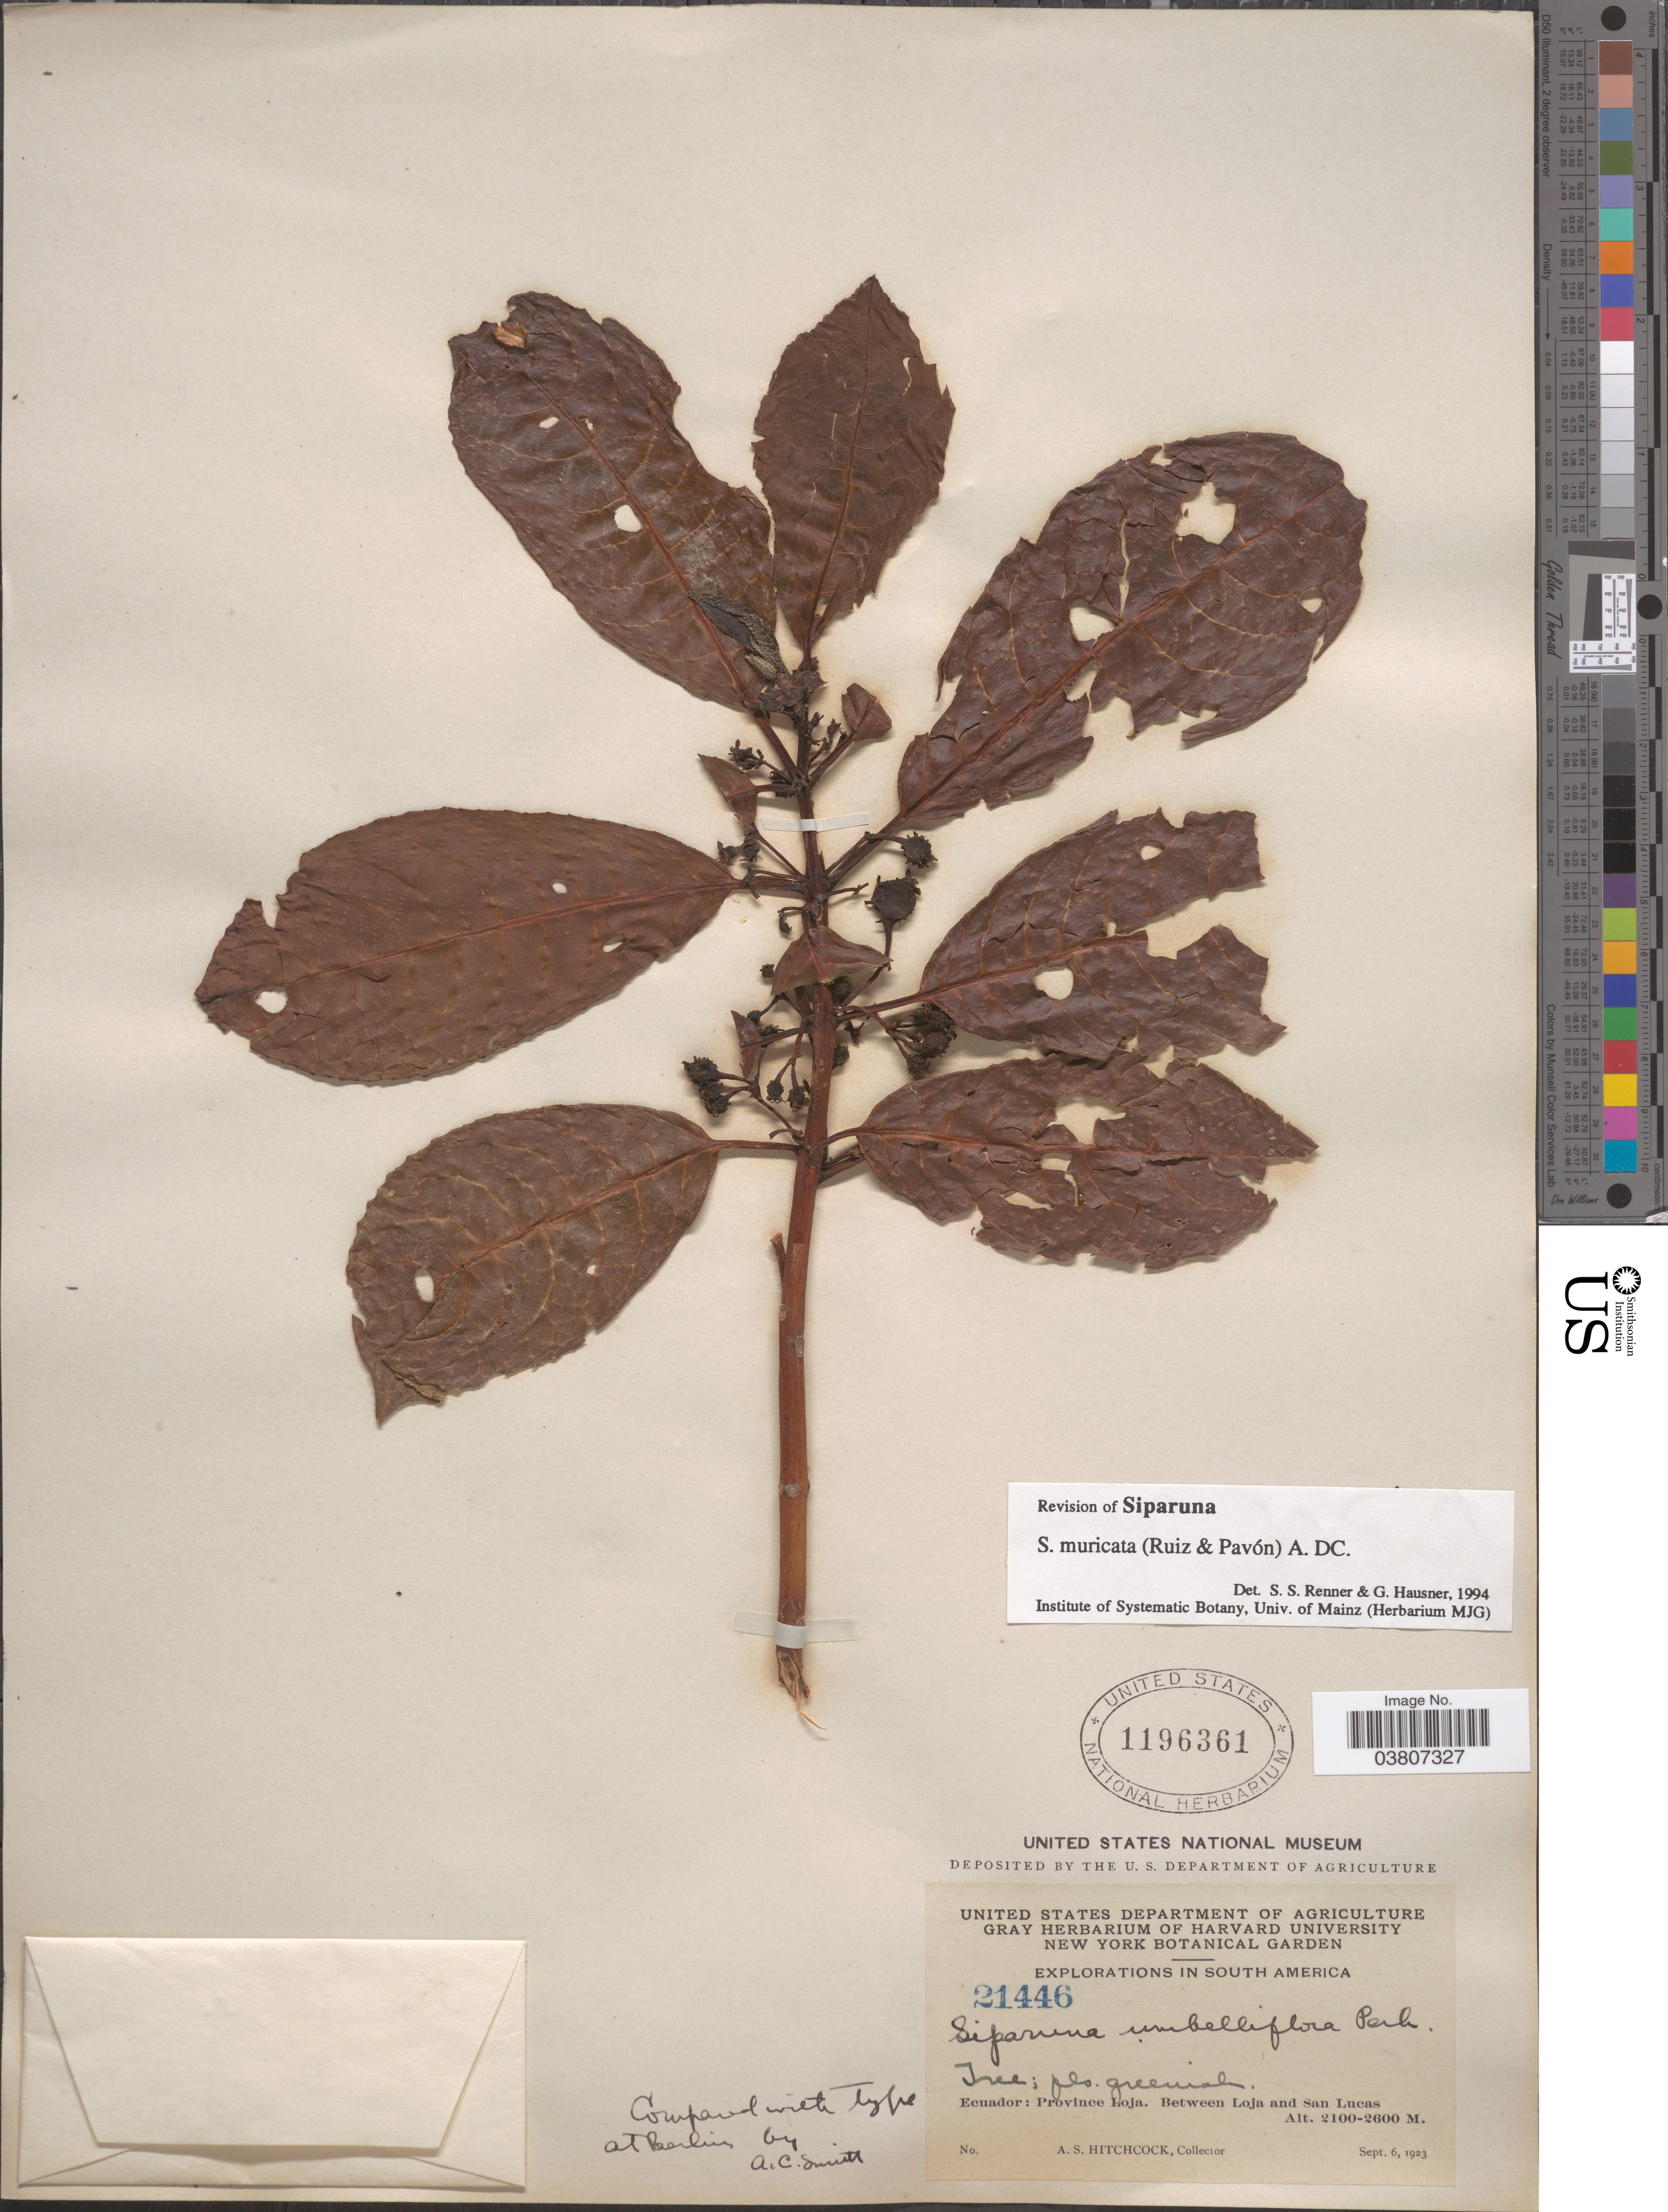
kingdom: Plantae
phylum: Tracheophyta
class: Magnoliopsida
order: Laurales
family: Siparunaceae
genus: Siparuna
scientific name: Siparuna muricata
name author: (Ruiz & Pav.) A. DC.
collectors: A. S. Hitchcock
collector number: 21446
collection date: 1923-09-06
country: Ecuador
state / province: Loja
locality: Between Loja and San Lucas.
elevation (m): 2100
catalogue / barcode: US 1196361